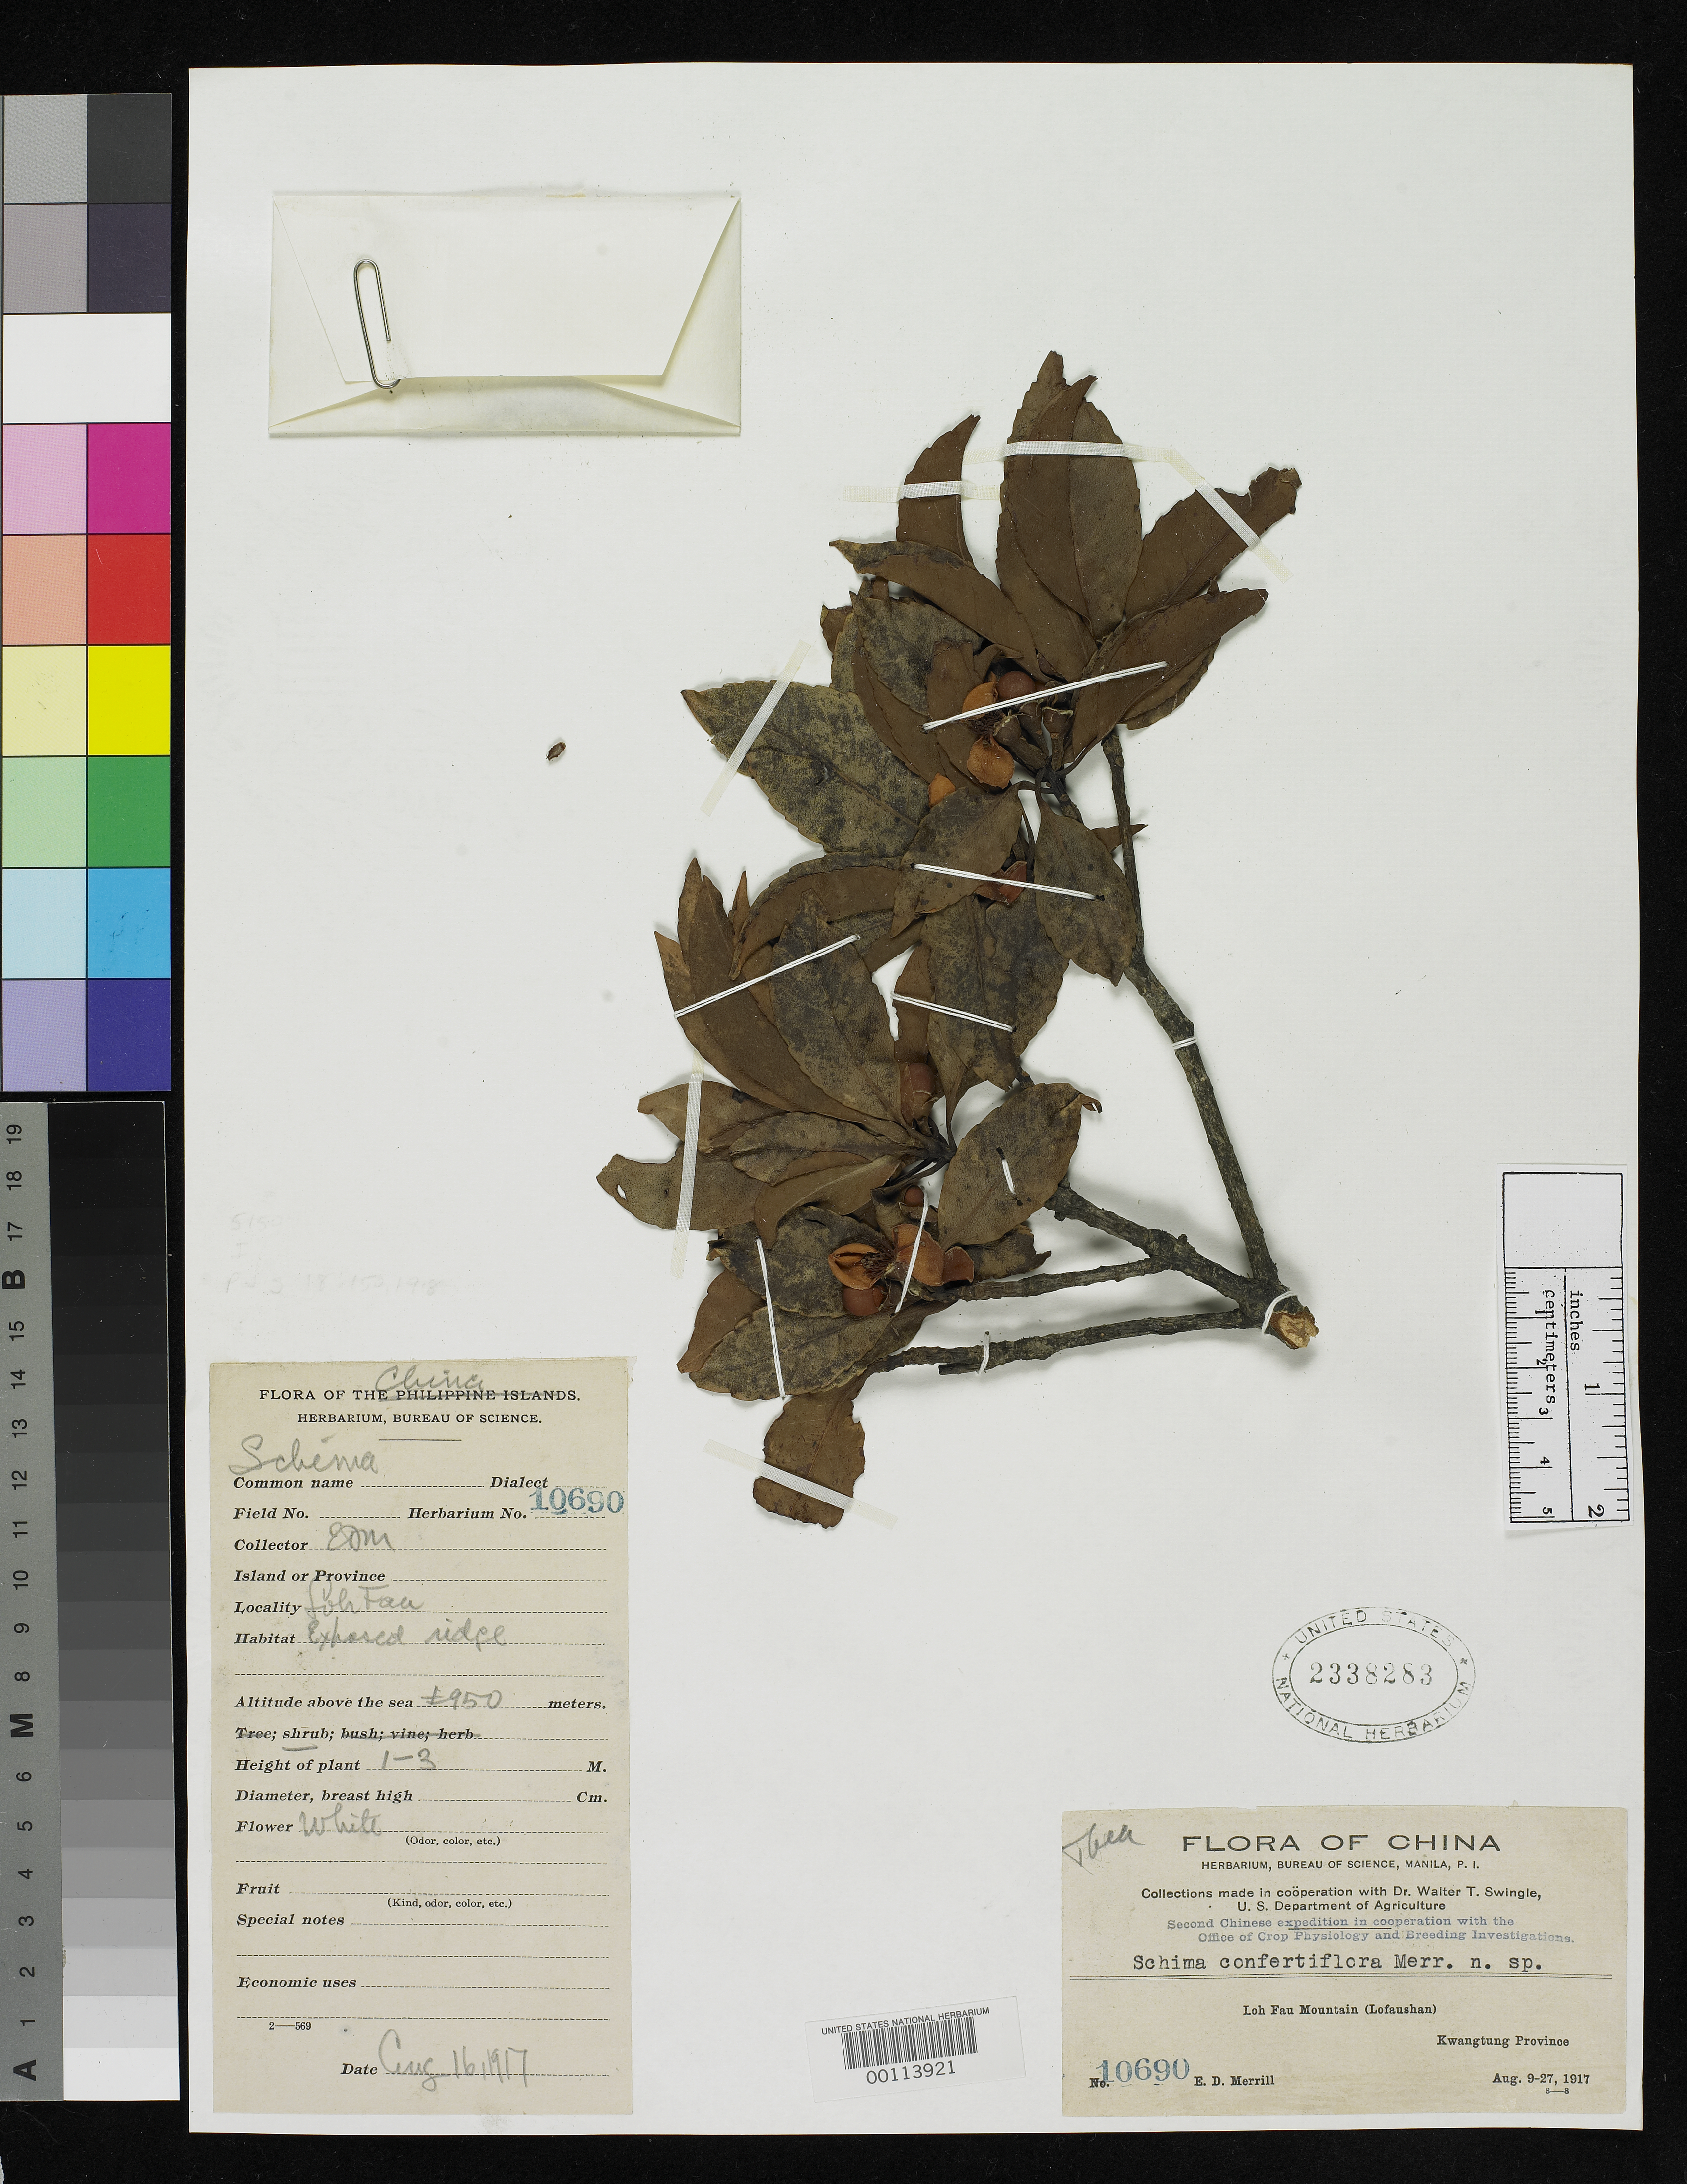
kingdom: Plantae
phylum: Tracheophyta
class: Magnoliopsida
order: Ericales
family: Theaceae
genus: Schima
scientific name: Schima confertiflora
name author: Merr.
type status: Isotype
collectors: E. D. Merrill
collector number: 10690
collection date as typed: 16 Aug 1917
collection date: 1917-08-16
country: China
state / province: Guangdong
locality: Loh Fau Mt. (Lofaushan).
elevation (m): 950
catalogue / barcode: US 2338283